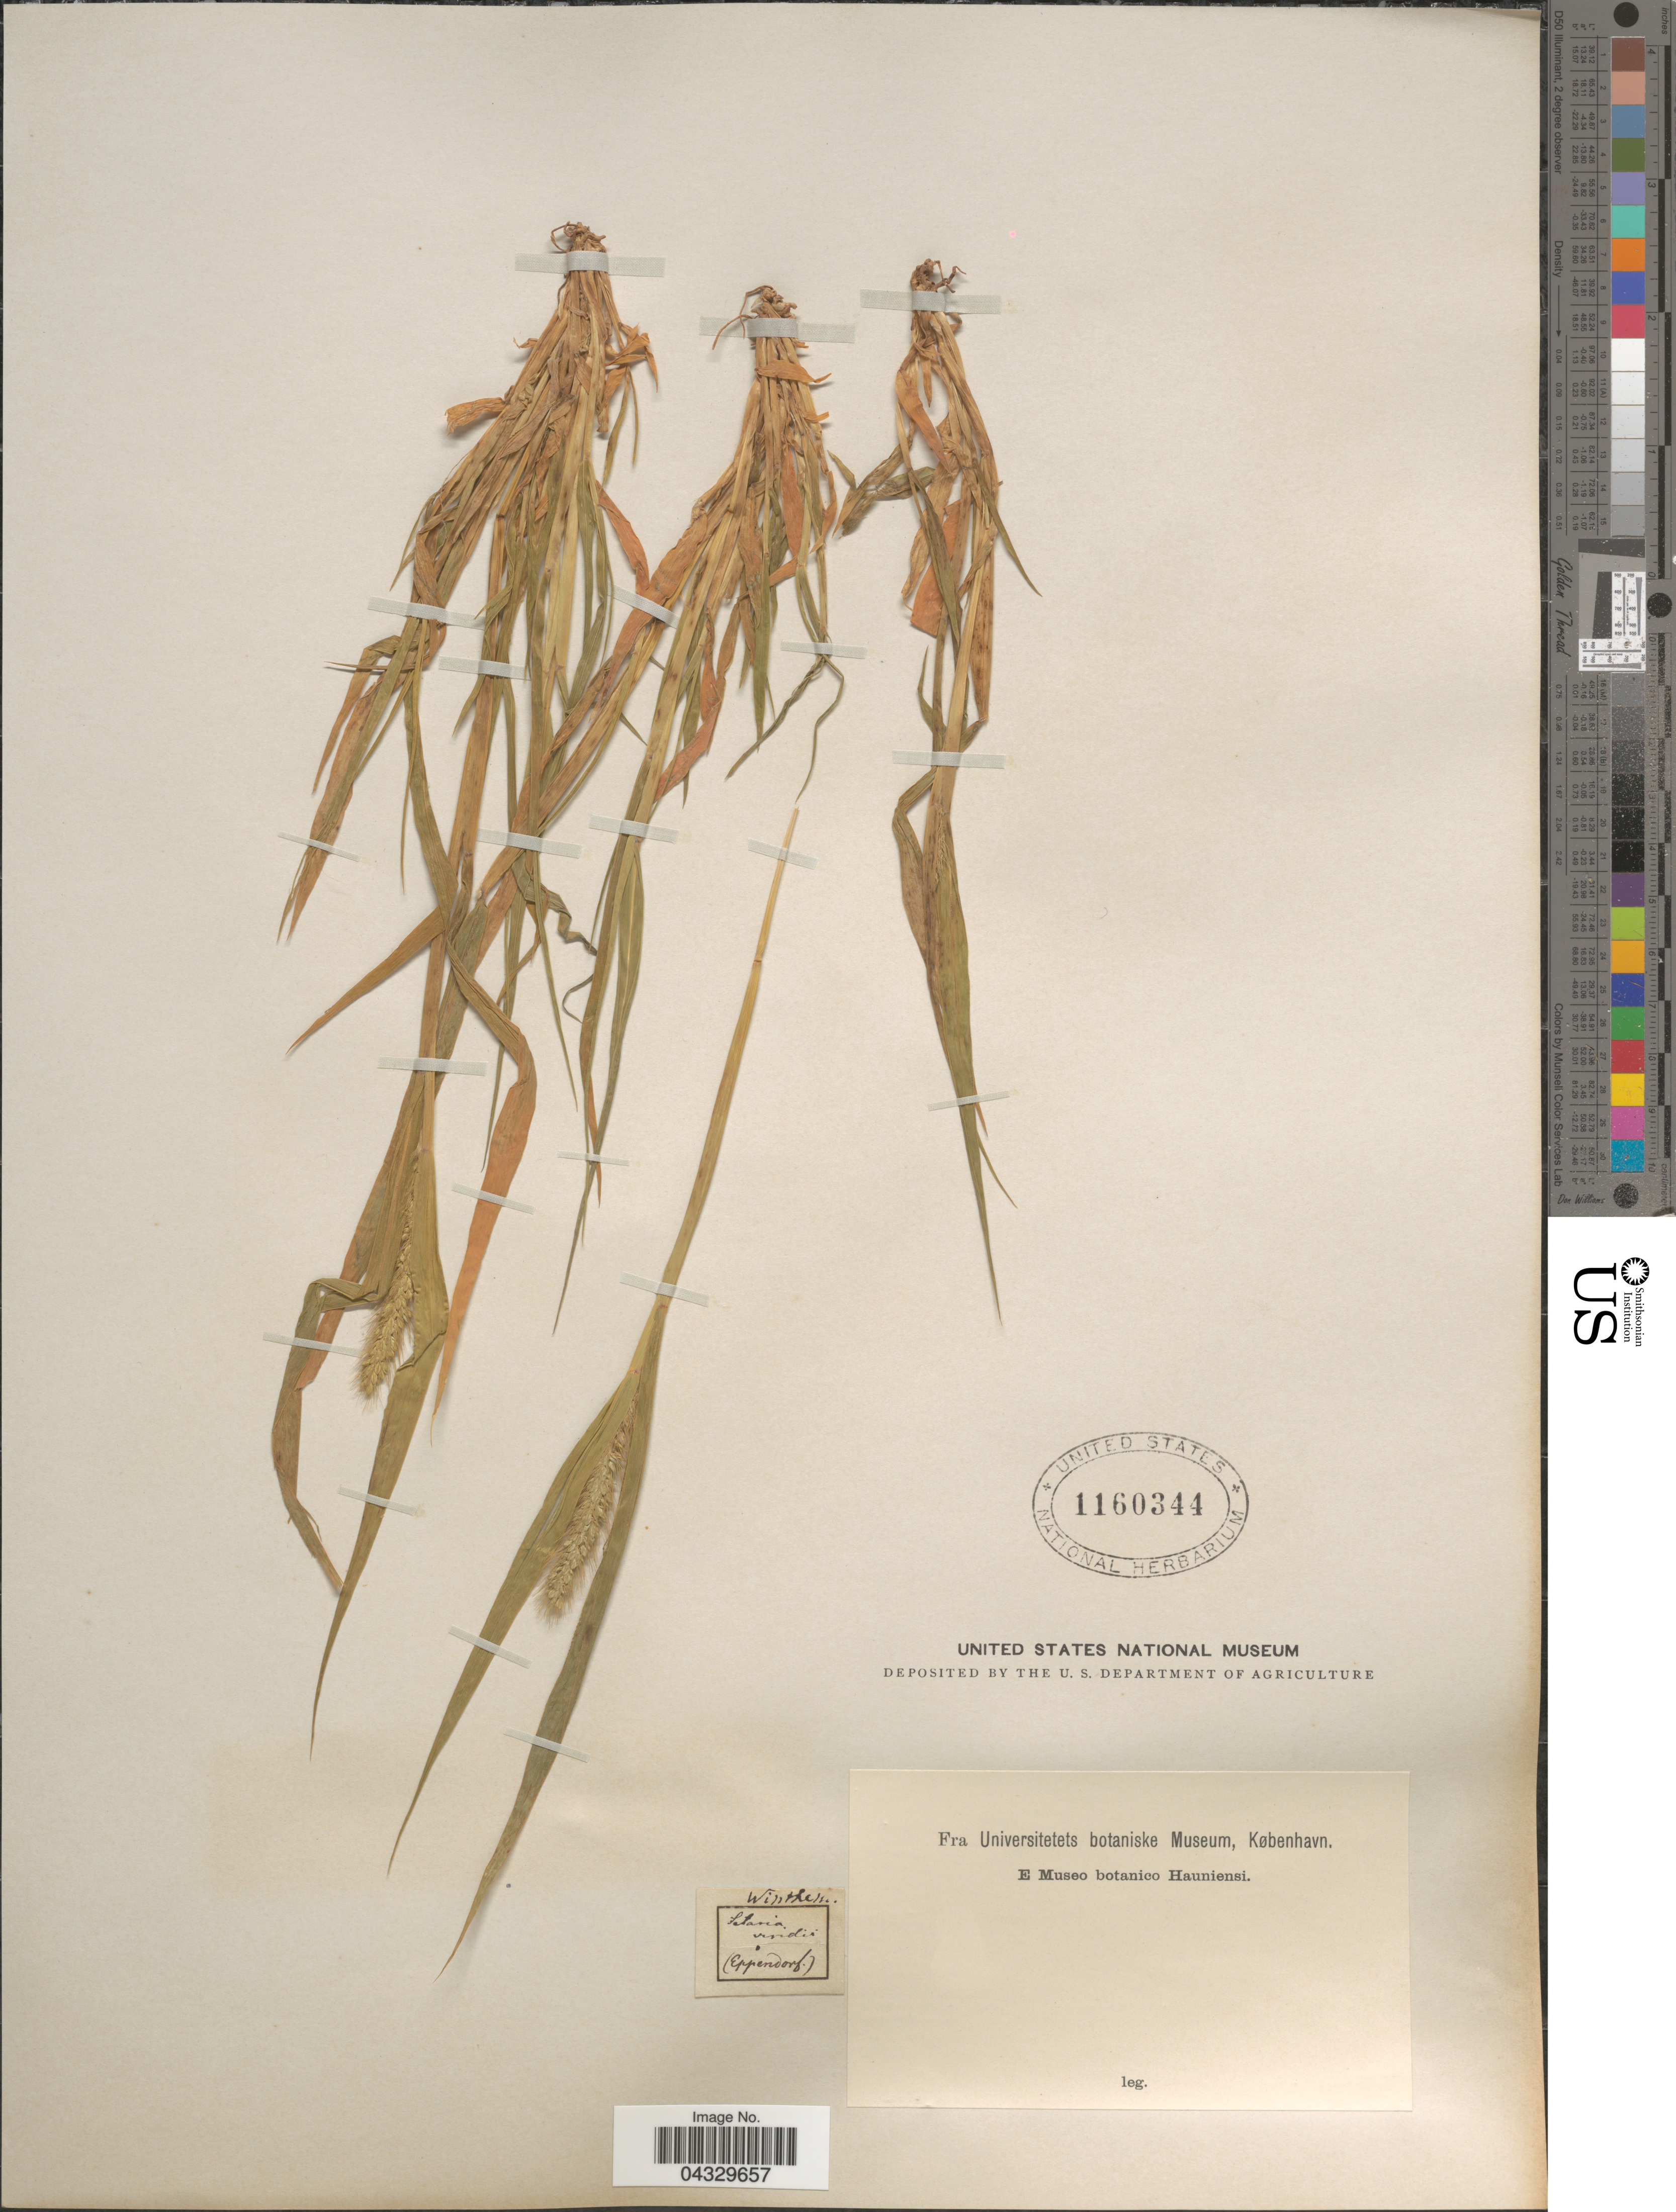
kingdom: Plantae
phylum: Tracheophyta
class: Liliopsida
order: Poales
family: Poaceae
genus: Setaria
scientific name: Setaria viridis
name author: (L.) P. Beauv.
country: Germany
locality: (Eppendorf.).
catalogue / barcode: US 1160344